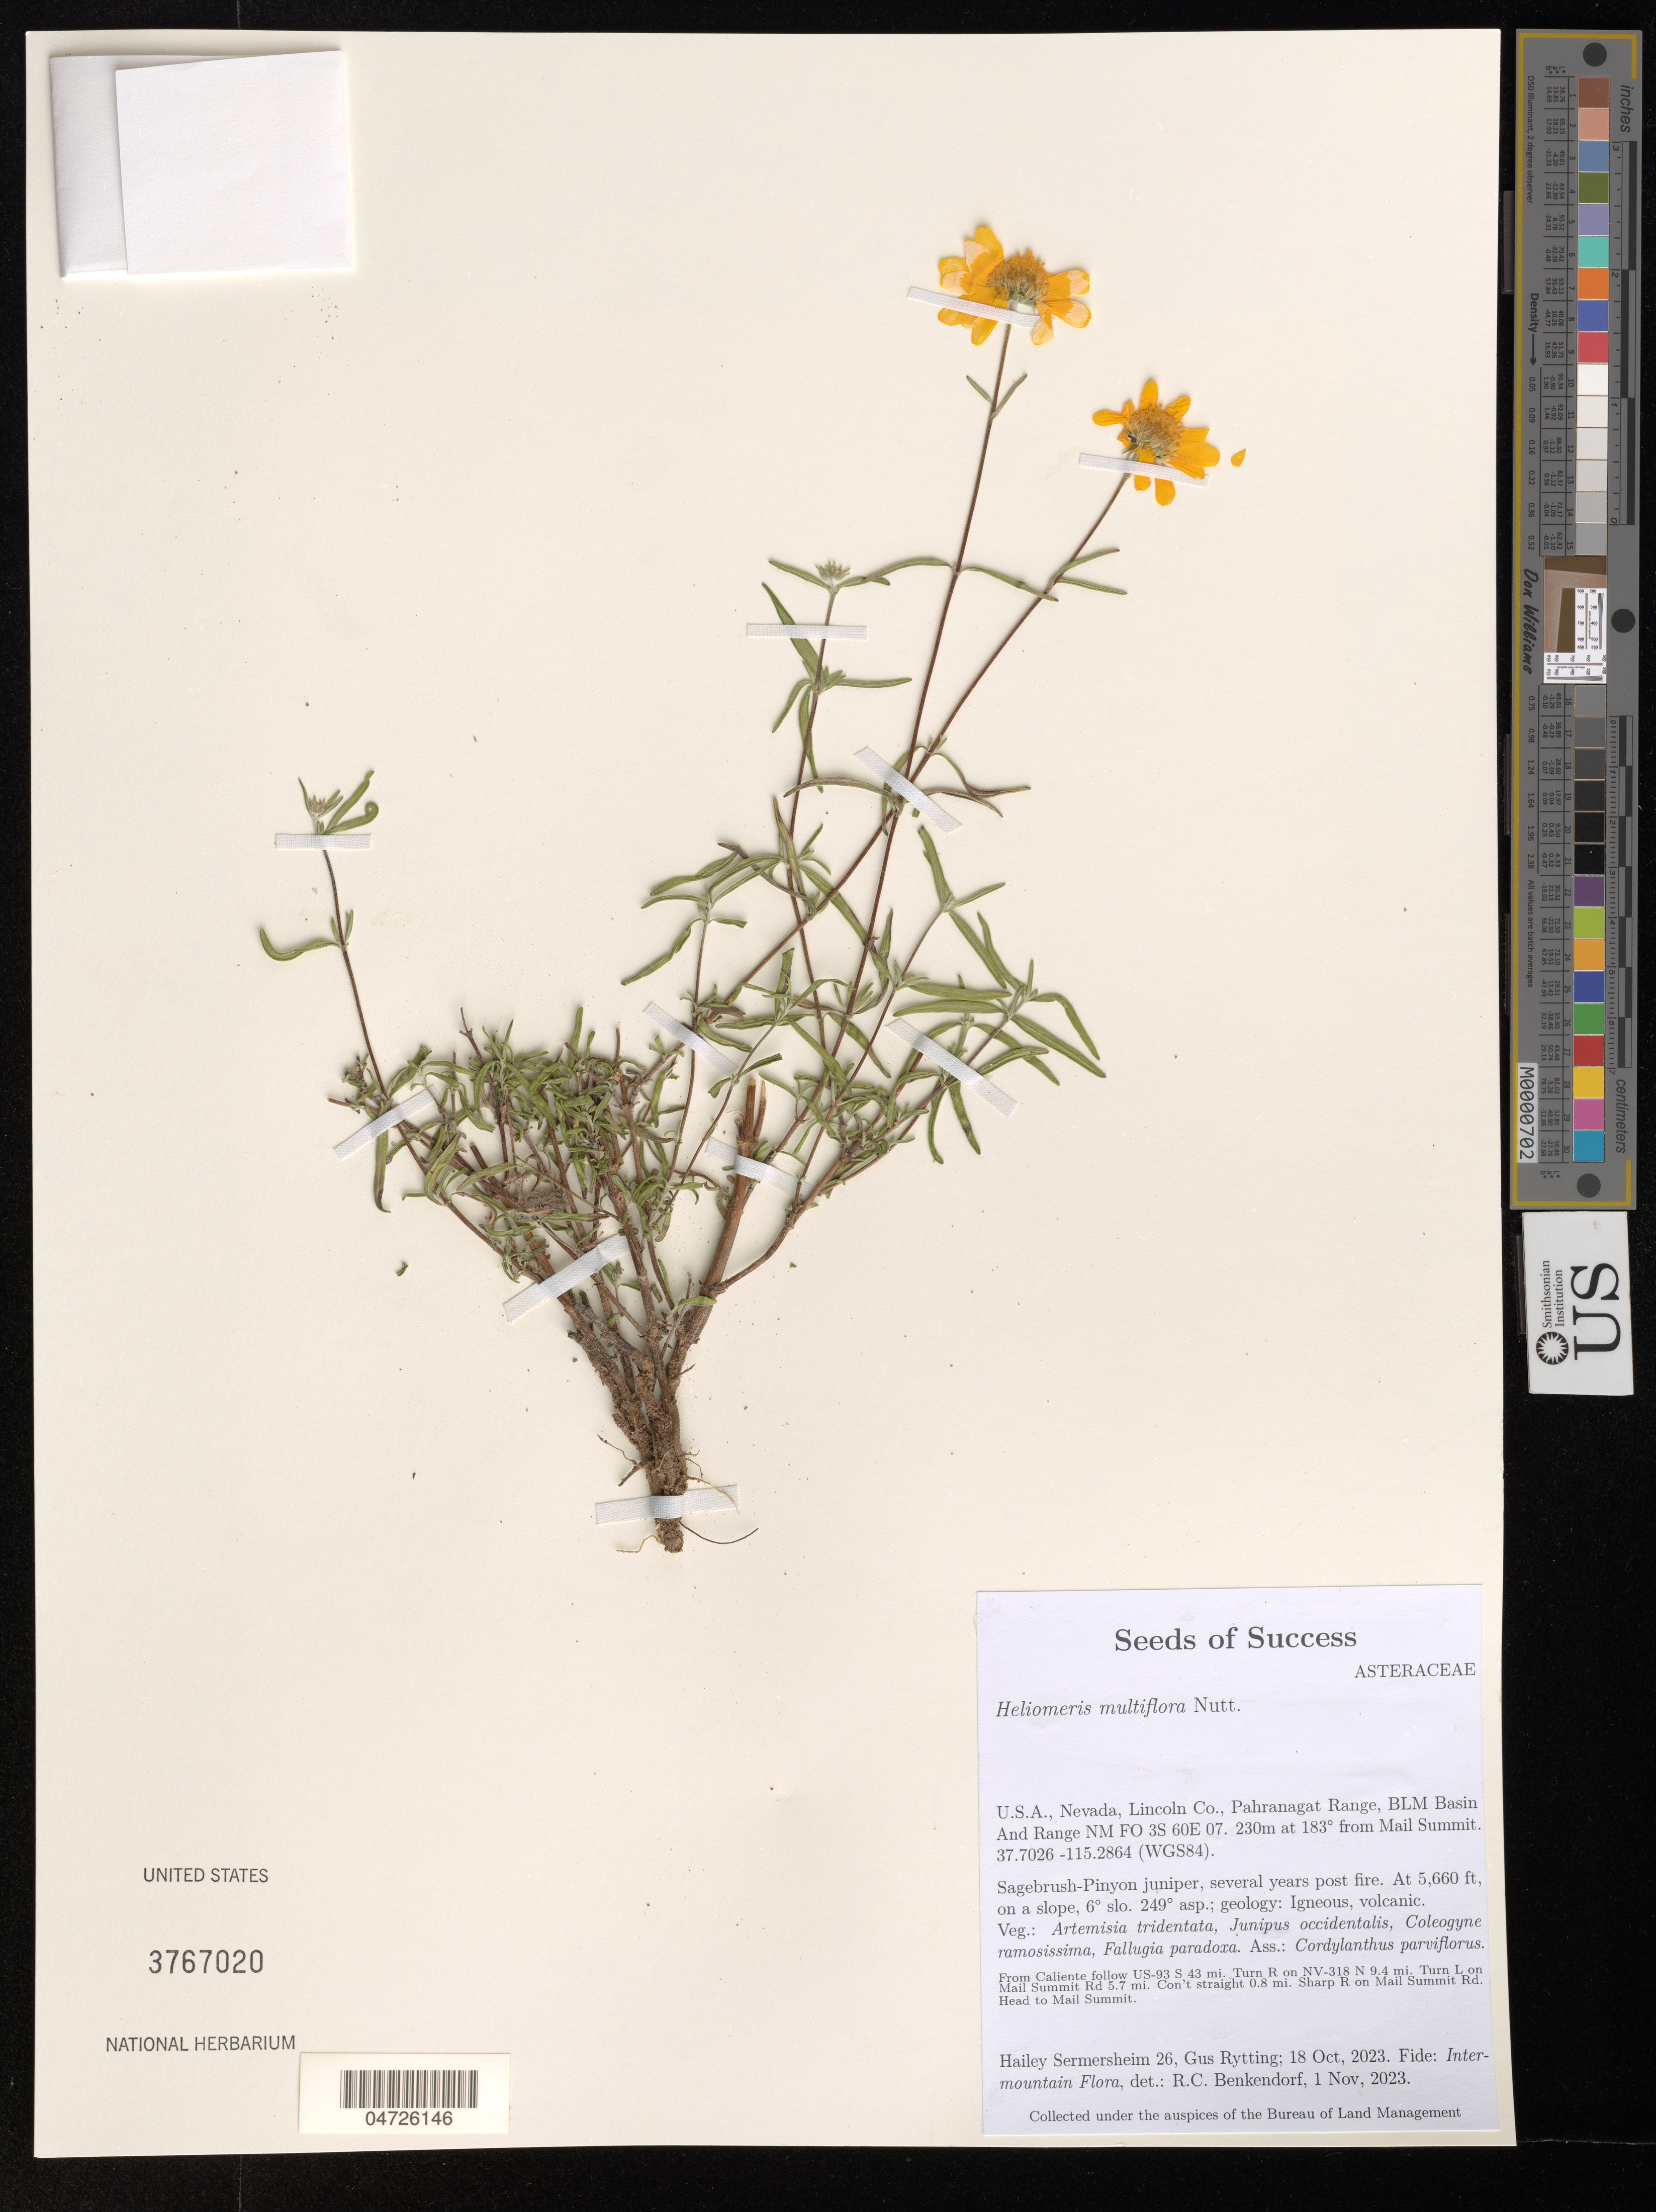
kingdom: Plantae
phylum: Tracheophyta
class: Magnoliopsida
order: Asterales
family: Asteraceae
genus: Heliomeris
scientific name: Heliomeris multiflora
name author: Nutt.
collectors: H. Sermersheim & G. Rytting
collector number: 26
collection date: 2023-10-18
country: United States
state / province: Nevada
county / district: Lincoln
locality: Lincoln Co., Pahranagat Range, BLM Basin And Range NM FO 3S 60E 07. 230m at 183º from Mail Summit. (WGS84). From Caliente follow US-93 S 43 mi. Turn R on NV-318 N 9.4 mi. Turn L on Mail Summit Rd 5.7 mi. Con't straight 0.8 mi. Sharp R on Mail Summit Rd. Head to Mail Summit.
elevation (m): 1725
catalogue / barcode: US 3767020